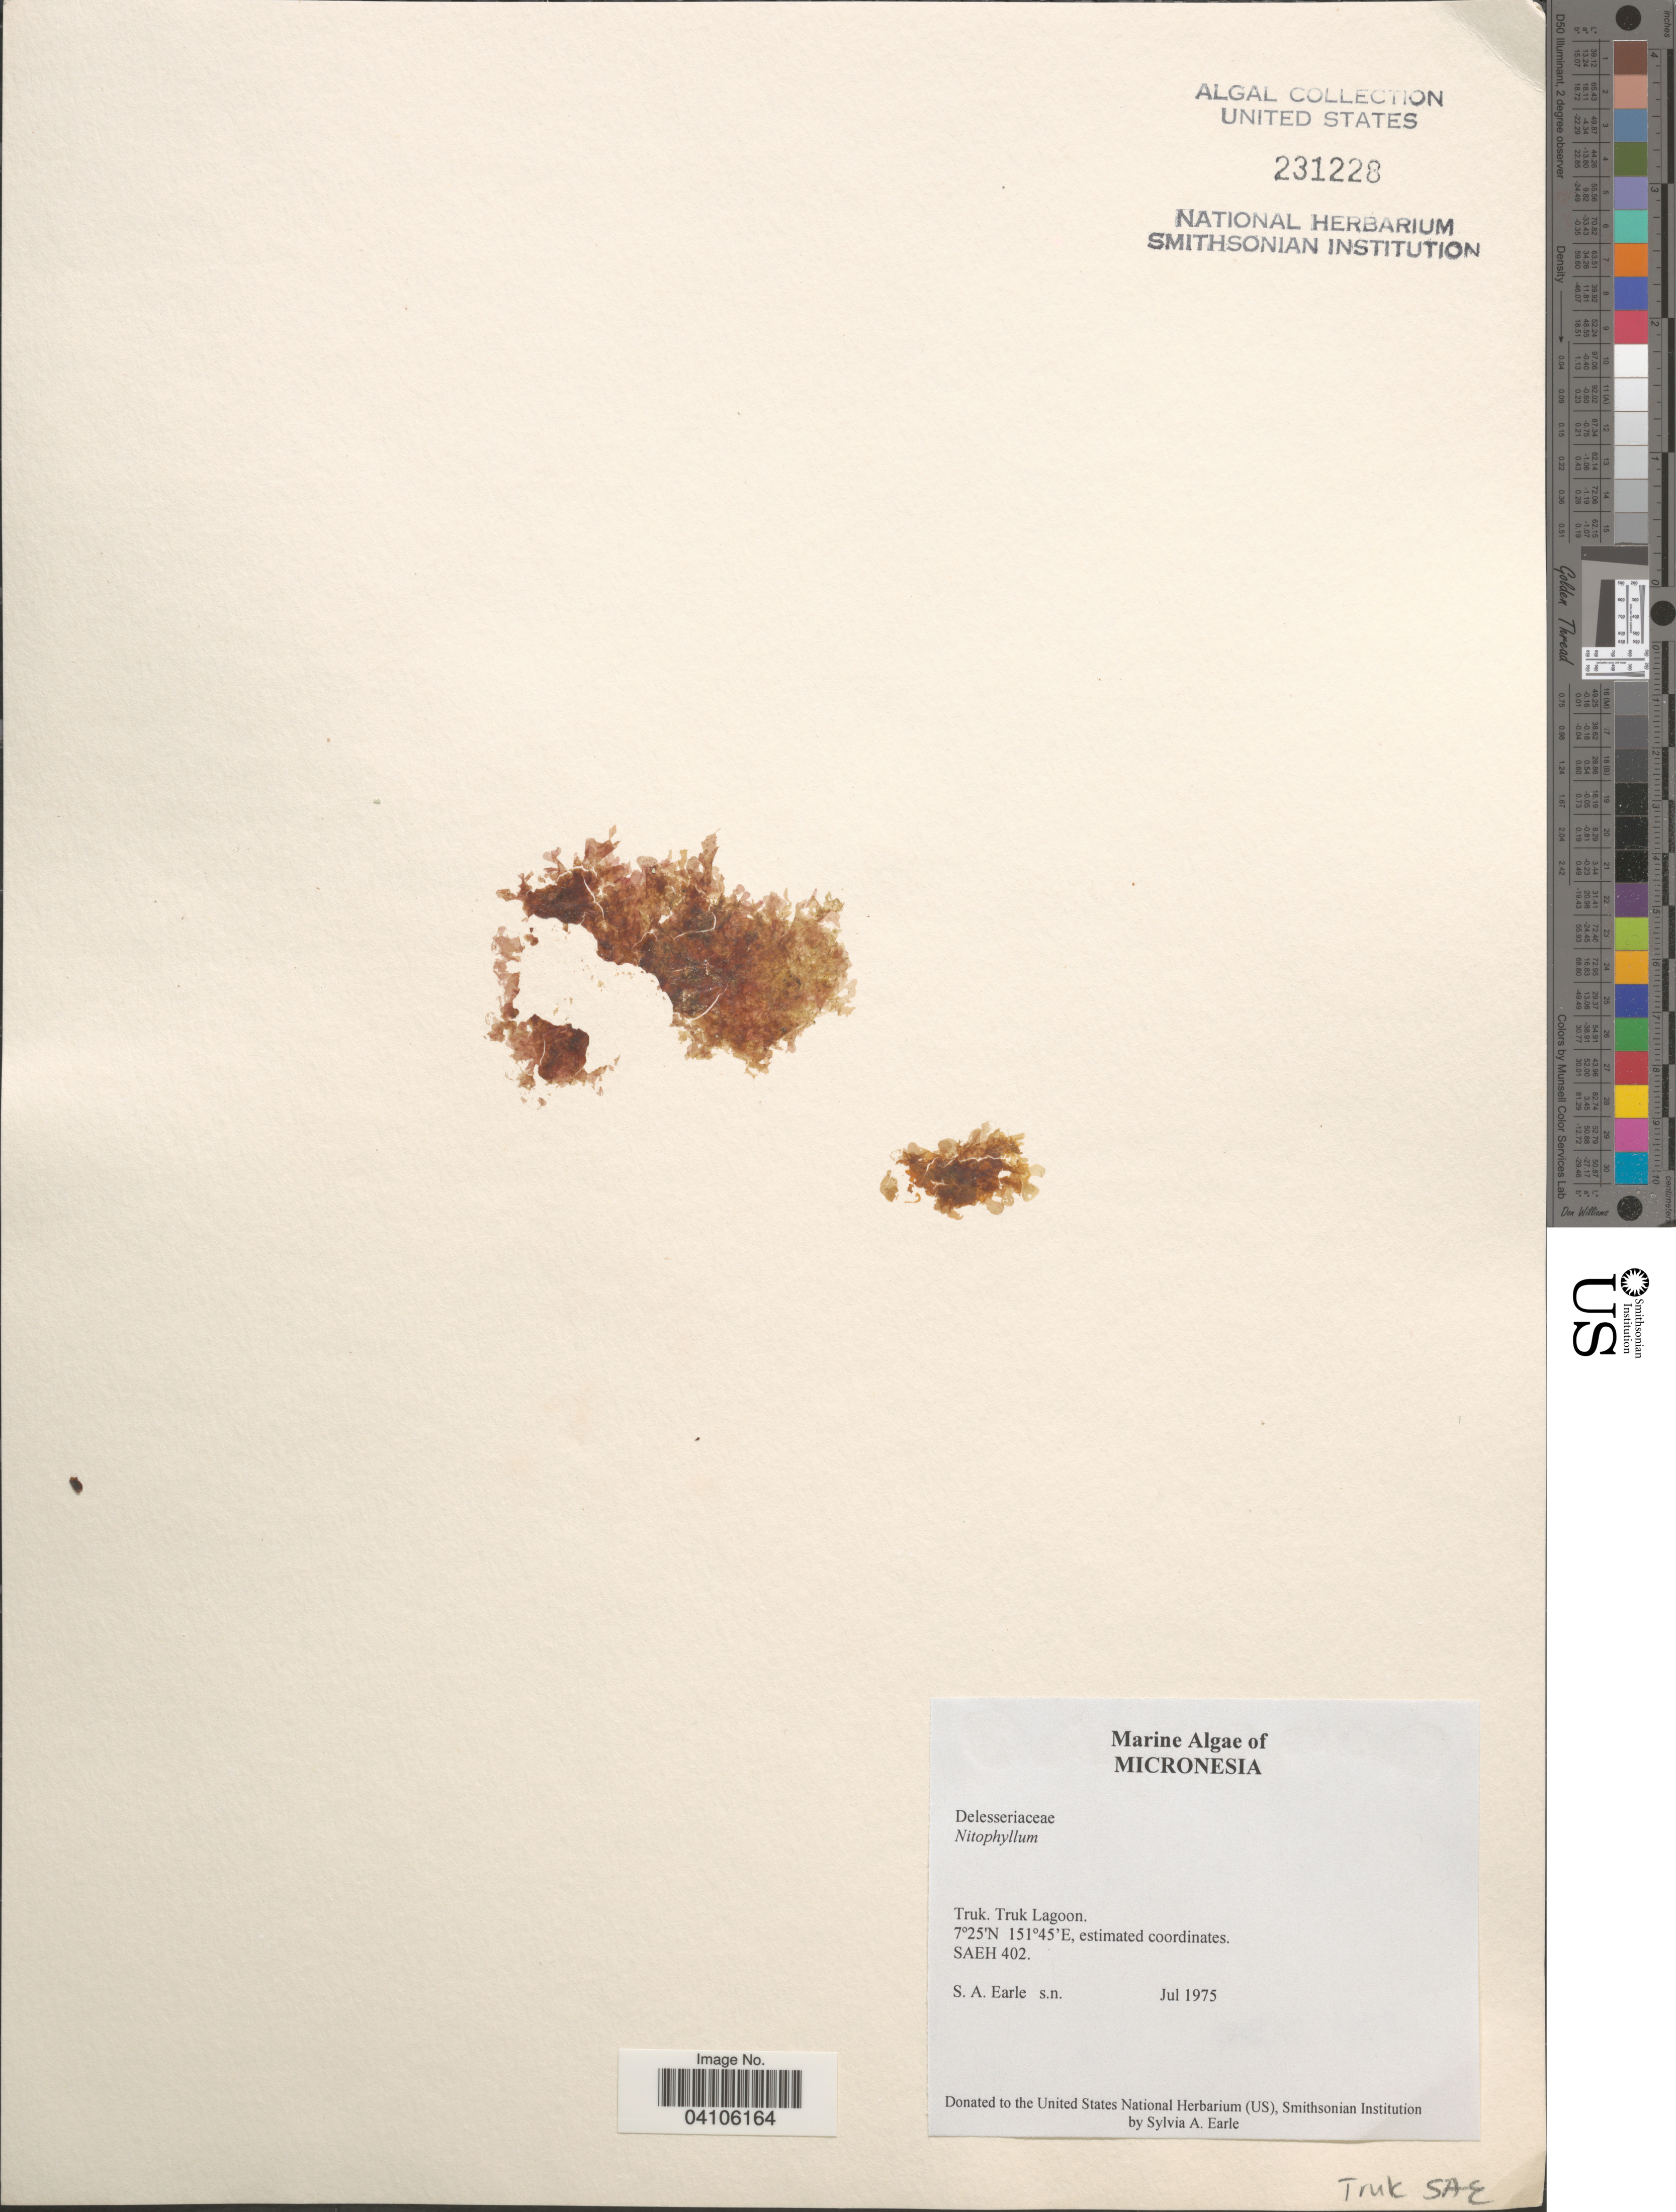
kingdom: Plantae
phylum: Rhodophyta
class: Florideophyceae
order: Ceramiales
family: Delesseriaceae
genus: Nitophyllum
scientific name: Nitophyllum sp.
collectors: S. A. Earle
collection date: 1975-07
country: Micronesia, Federated States of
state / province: Truk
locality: Truk Lagoon. SAEH 402.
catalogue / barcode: US 231228